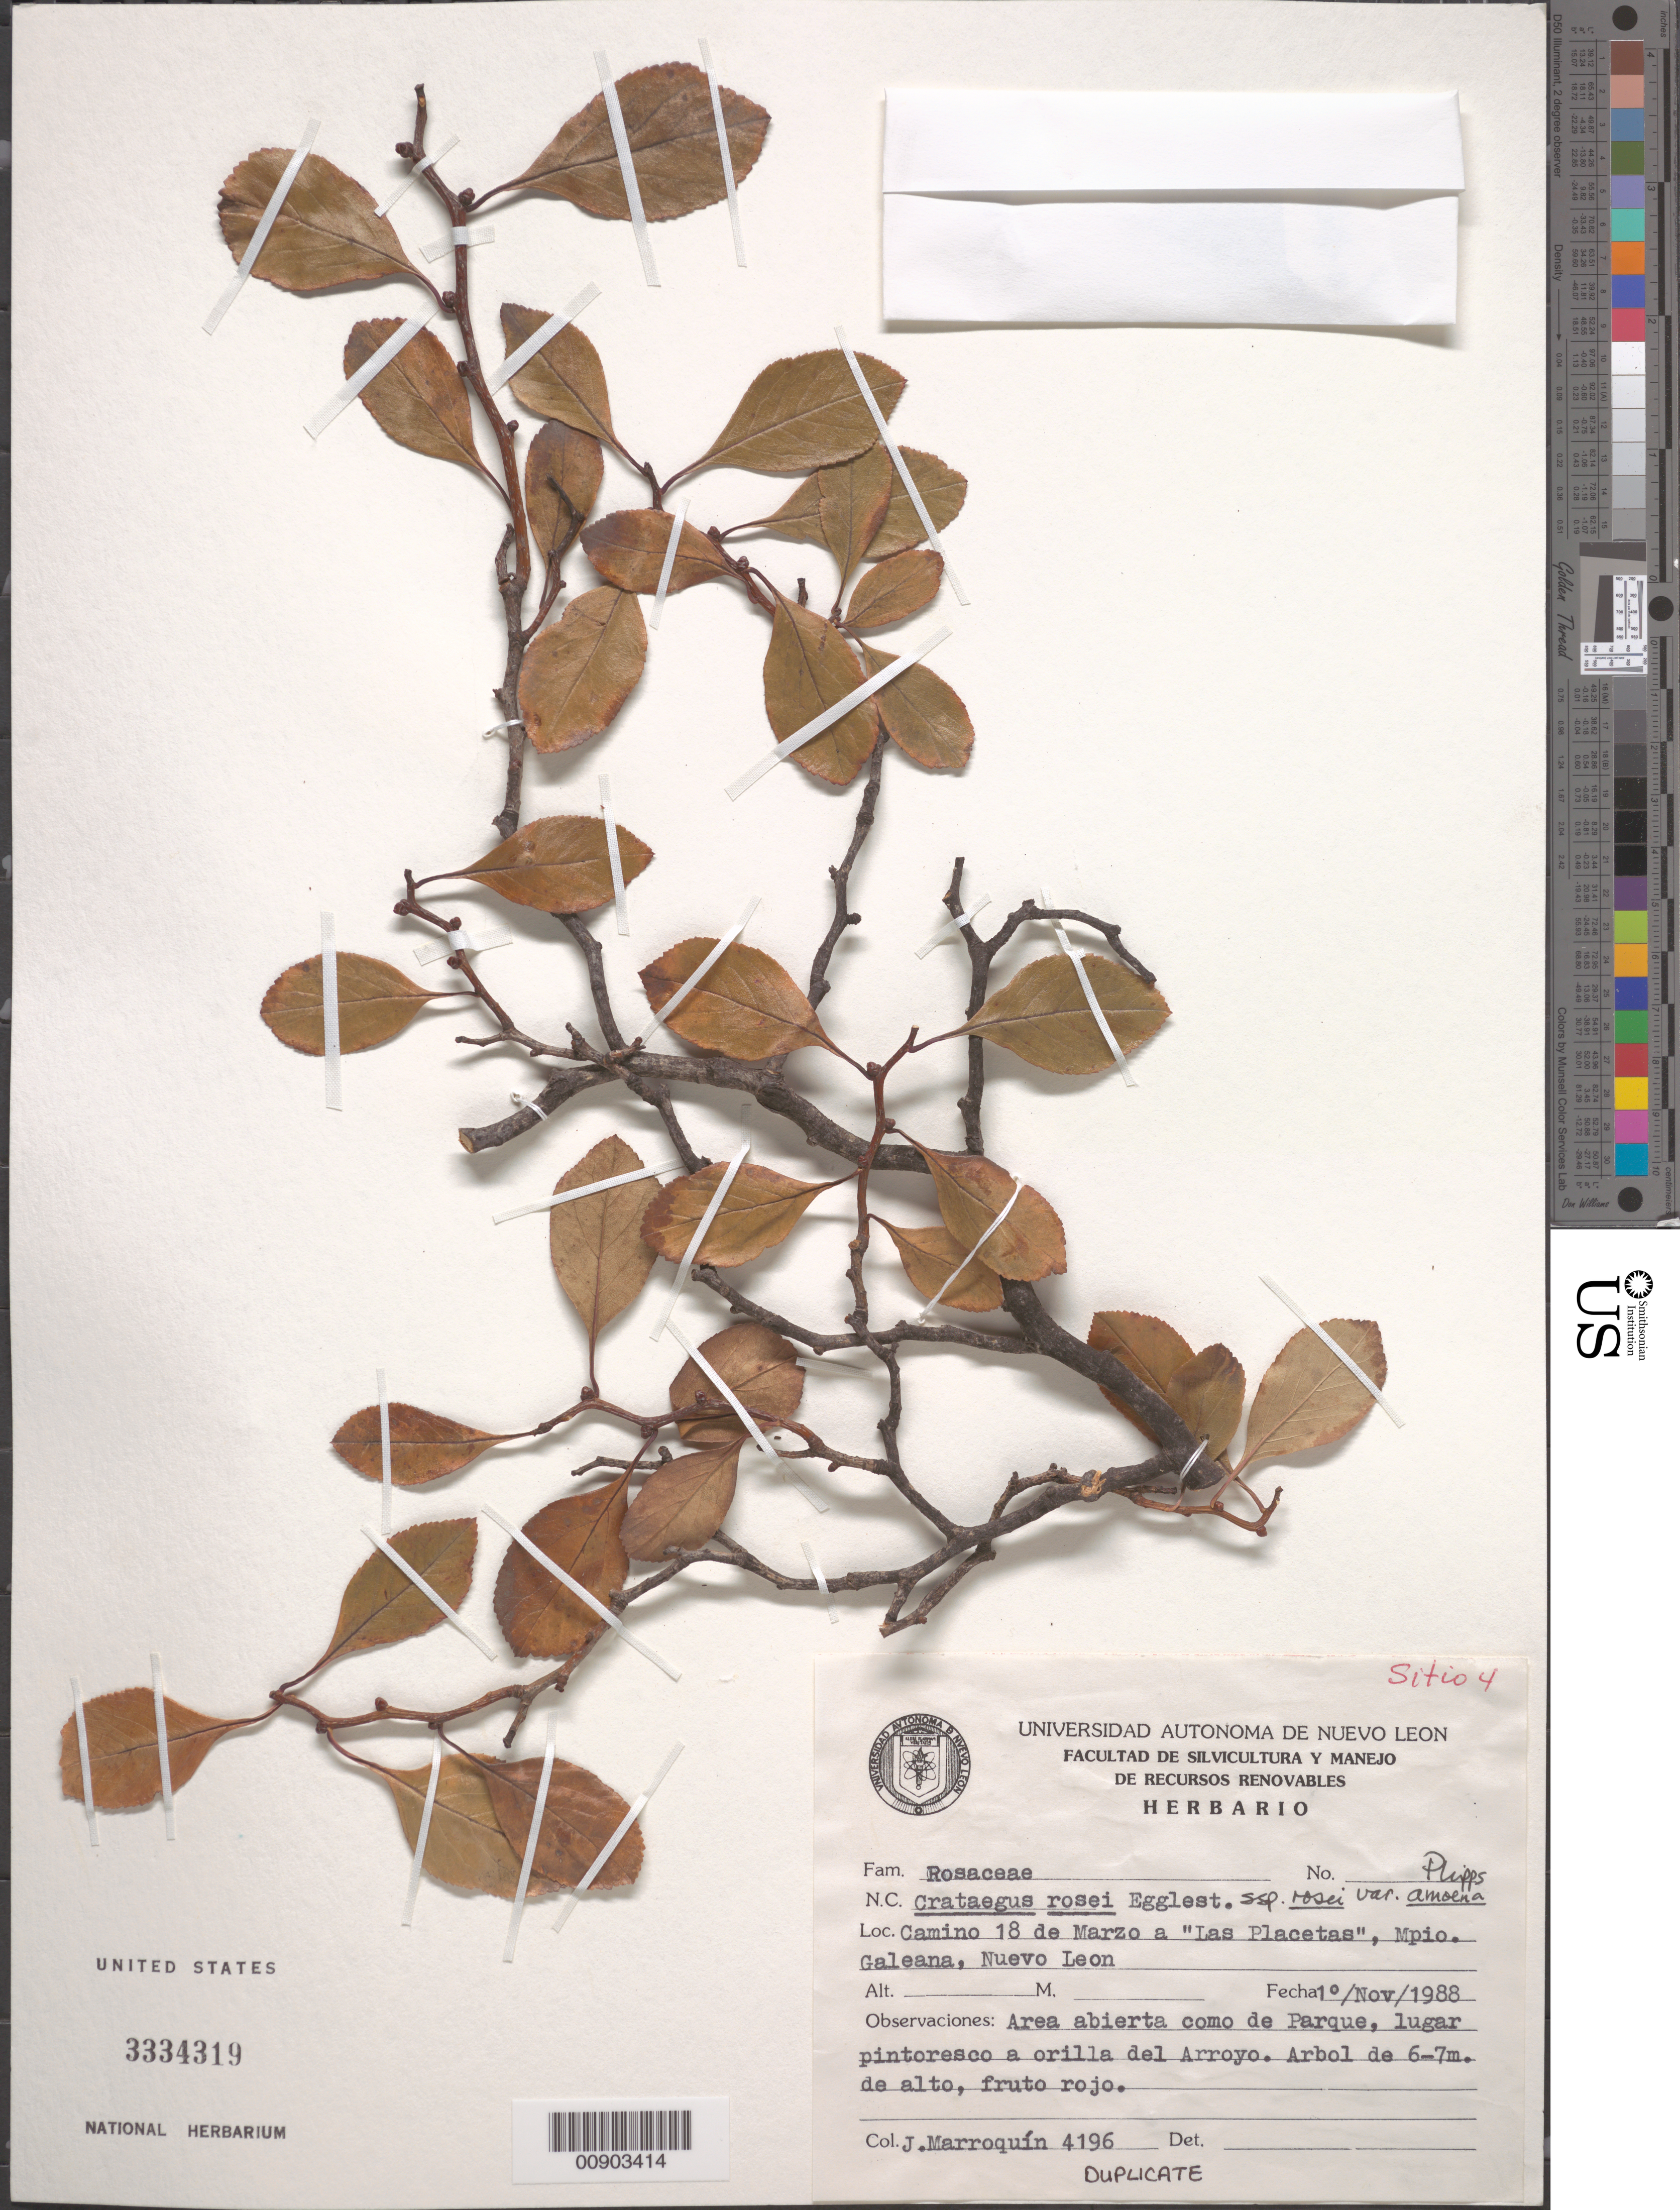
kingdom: Plantae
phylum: Tracheophyta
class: Magnoliopsida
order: Rosales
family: Rosaceae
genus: Crataegus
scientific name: Crataegus rosei var. amoena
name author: Eggl.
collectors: J. Marroquin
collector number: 4196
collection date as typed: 01 Nov 1988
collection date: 1988-11-01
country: Mexico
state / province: Nuevo León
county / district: Galeana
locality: Camino 18 de Marzo a "Las Placetas", Mpio. Galeana, Nuevo León. Sitio 4.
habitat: Area abierta como de Parque. A orilla del Arroyo.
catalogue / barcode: US 3334319